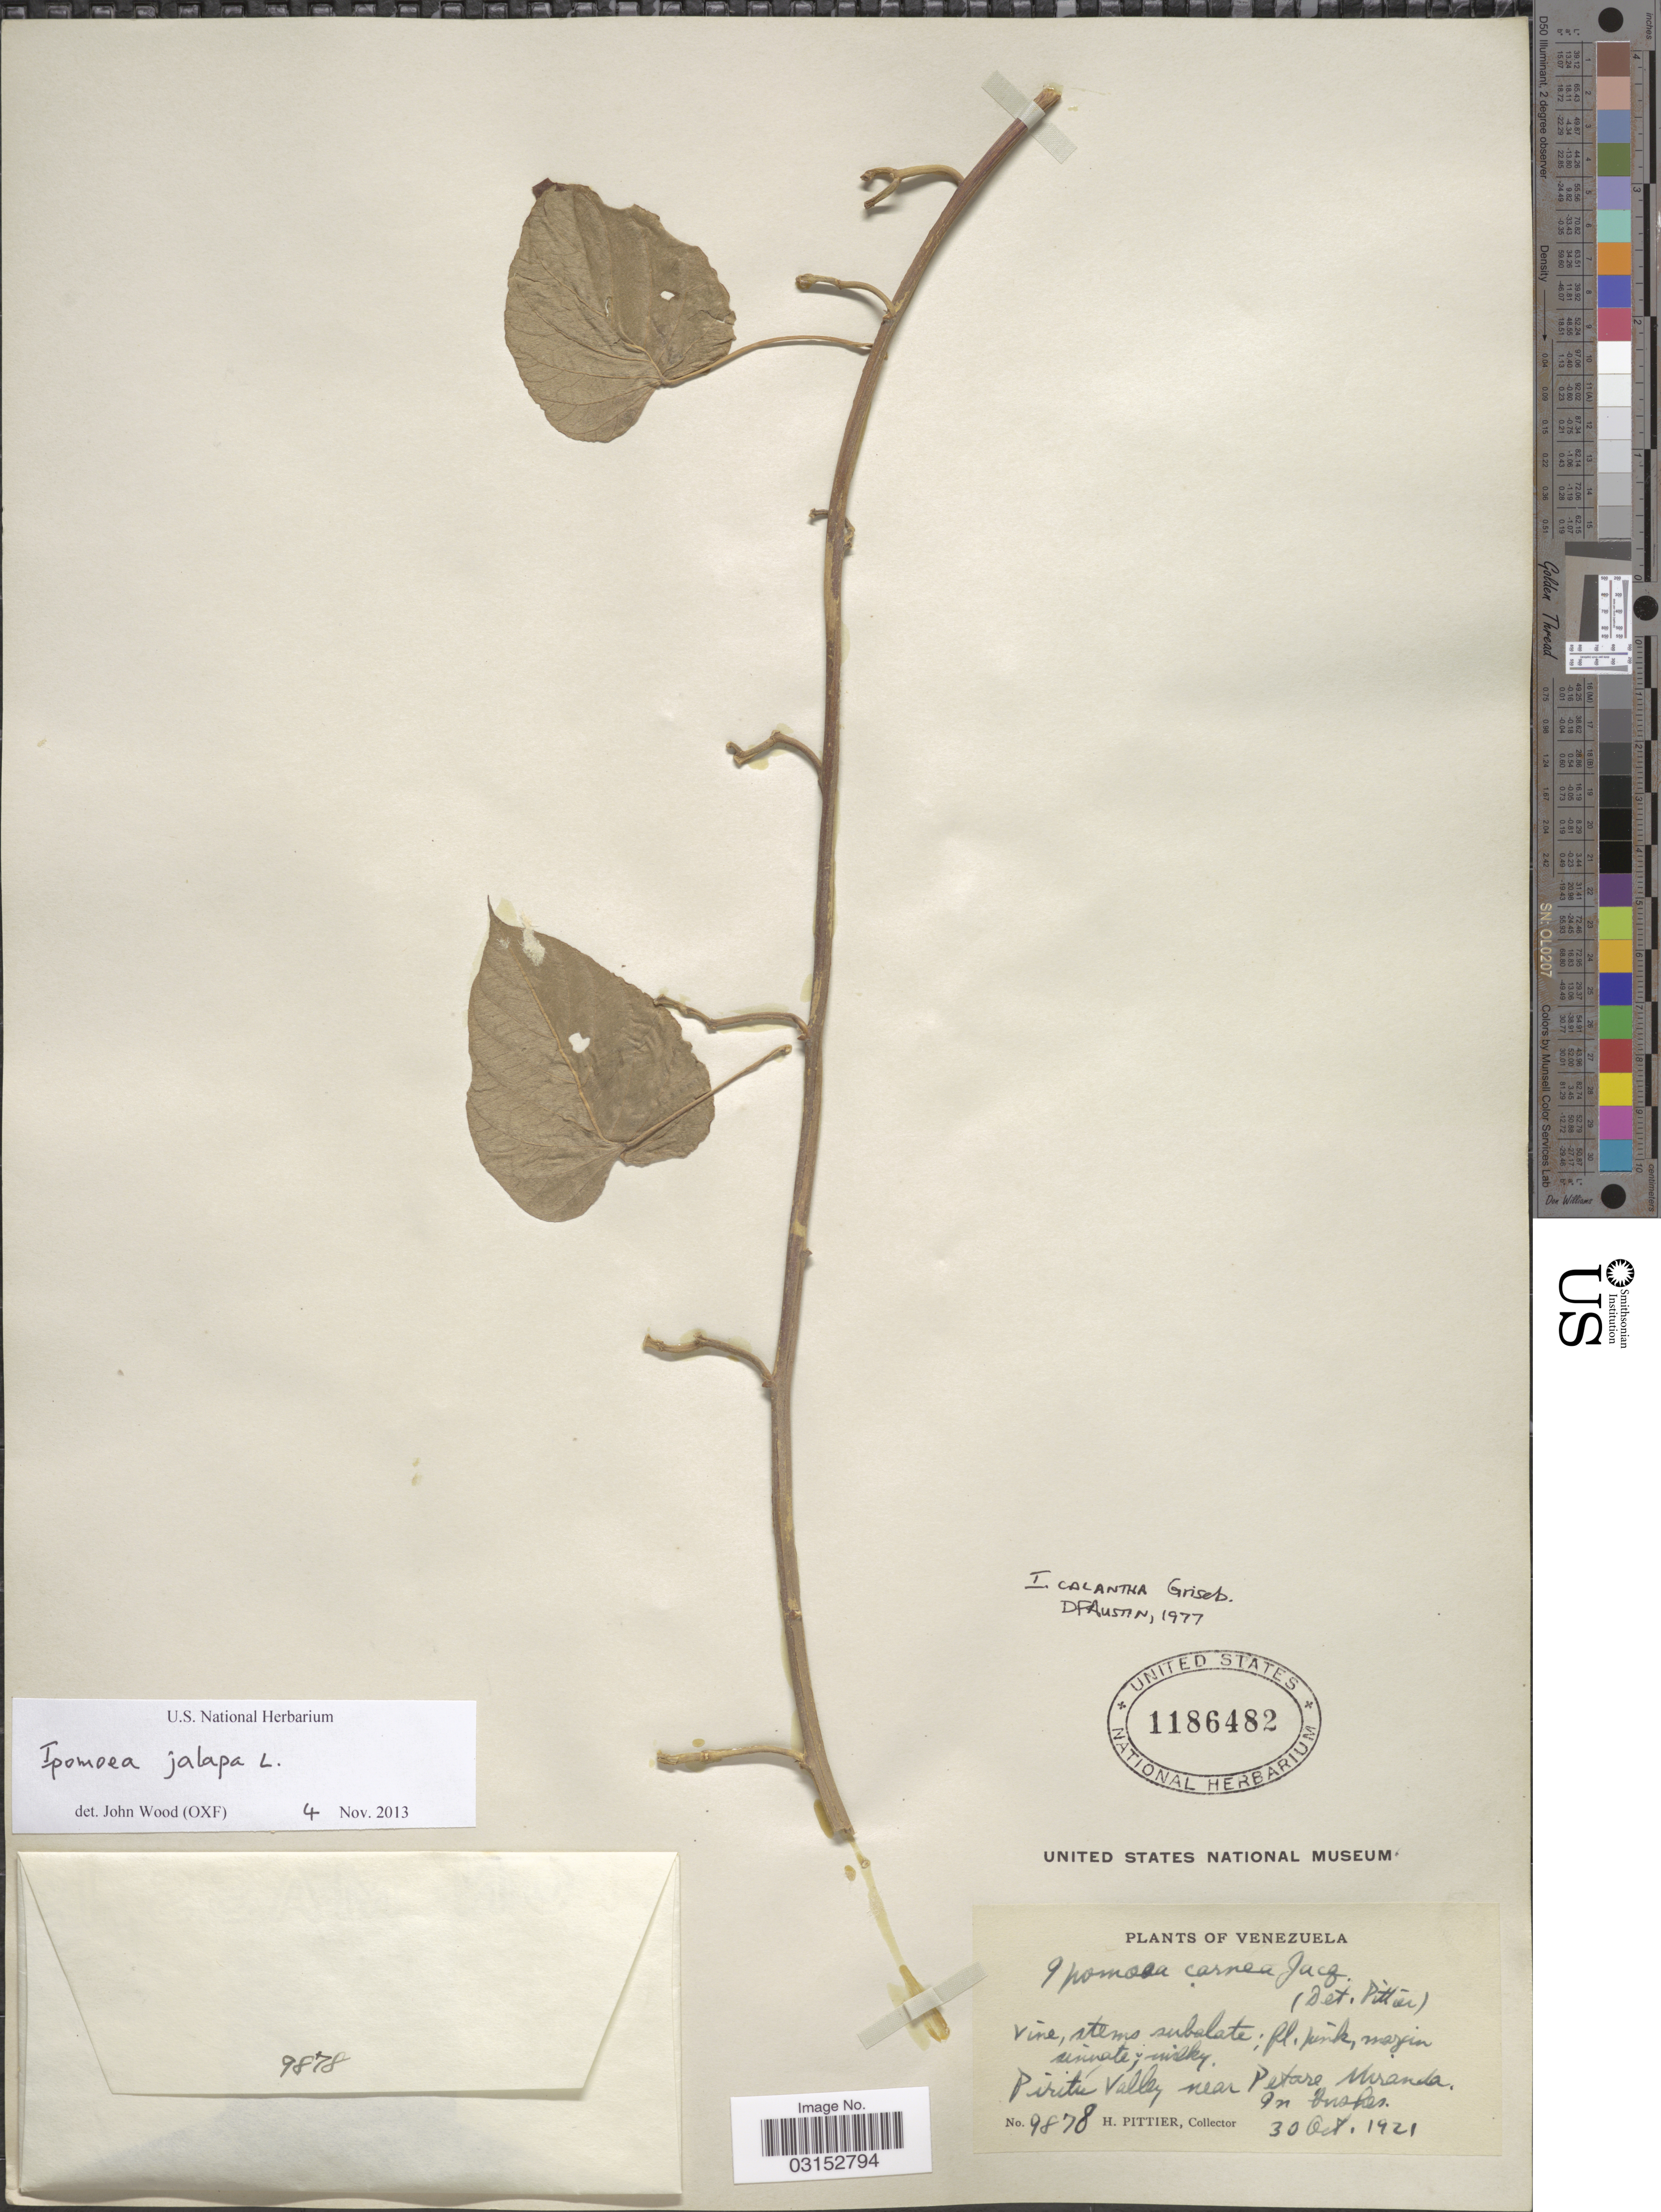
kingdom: Plantae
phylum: Tracheophyta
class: Magnoliopsida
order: Solanales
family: Convolvulaceae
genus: Ipomoea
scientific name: Ipomoea jalapa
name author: (L.) Pursh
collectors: H. F. Pittier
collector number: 9879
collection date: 1921-10-30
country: Venezuela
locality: Piritú Valley near Petare Miranda.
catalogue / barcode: US 1186482